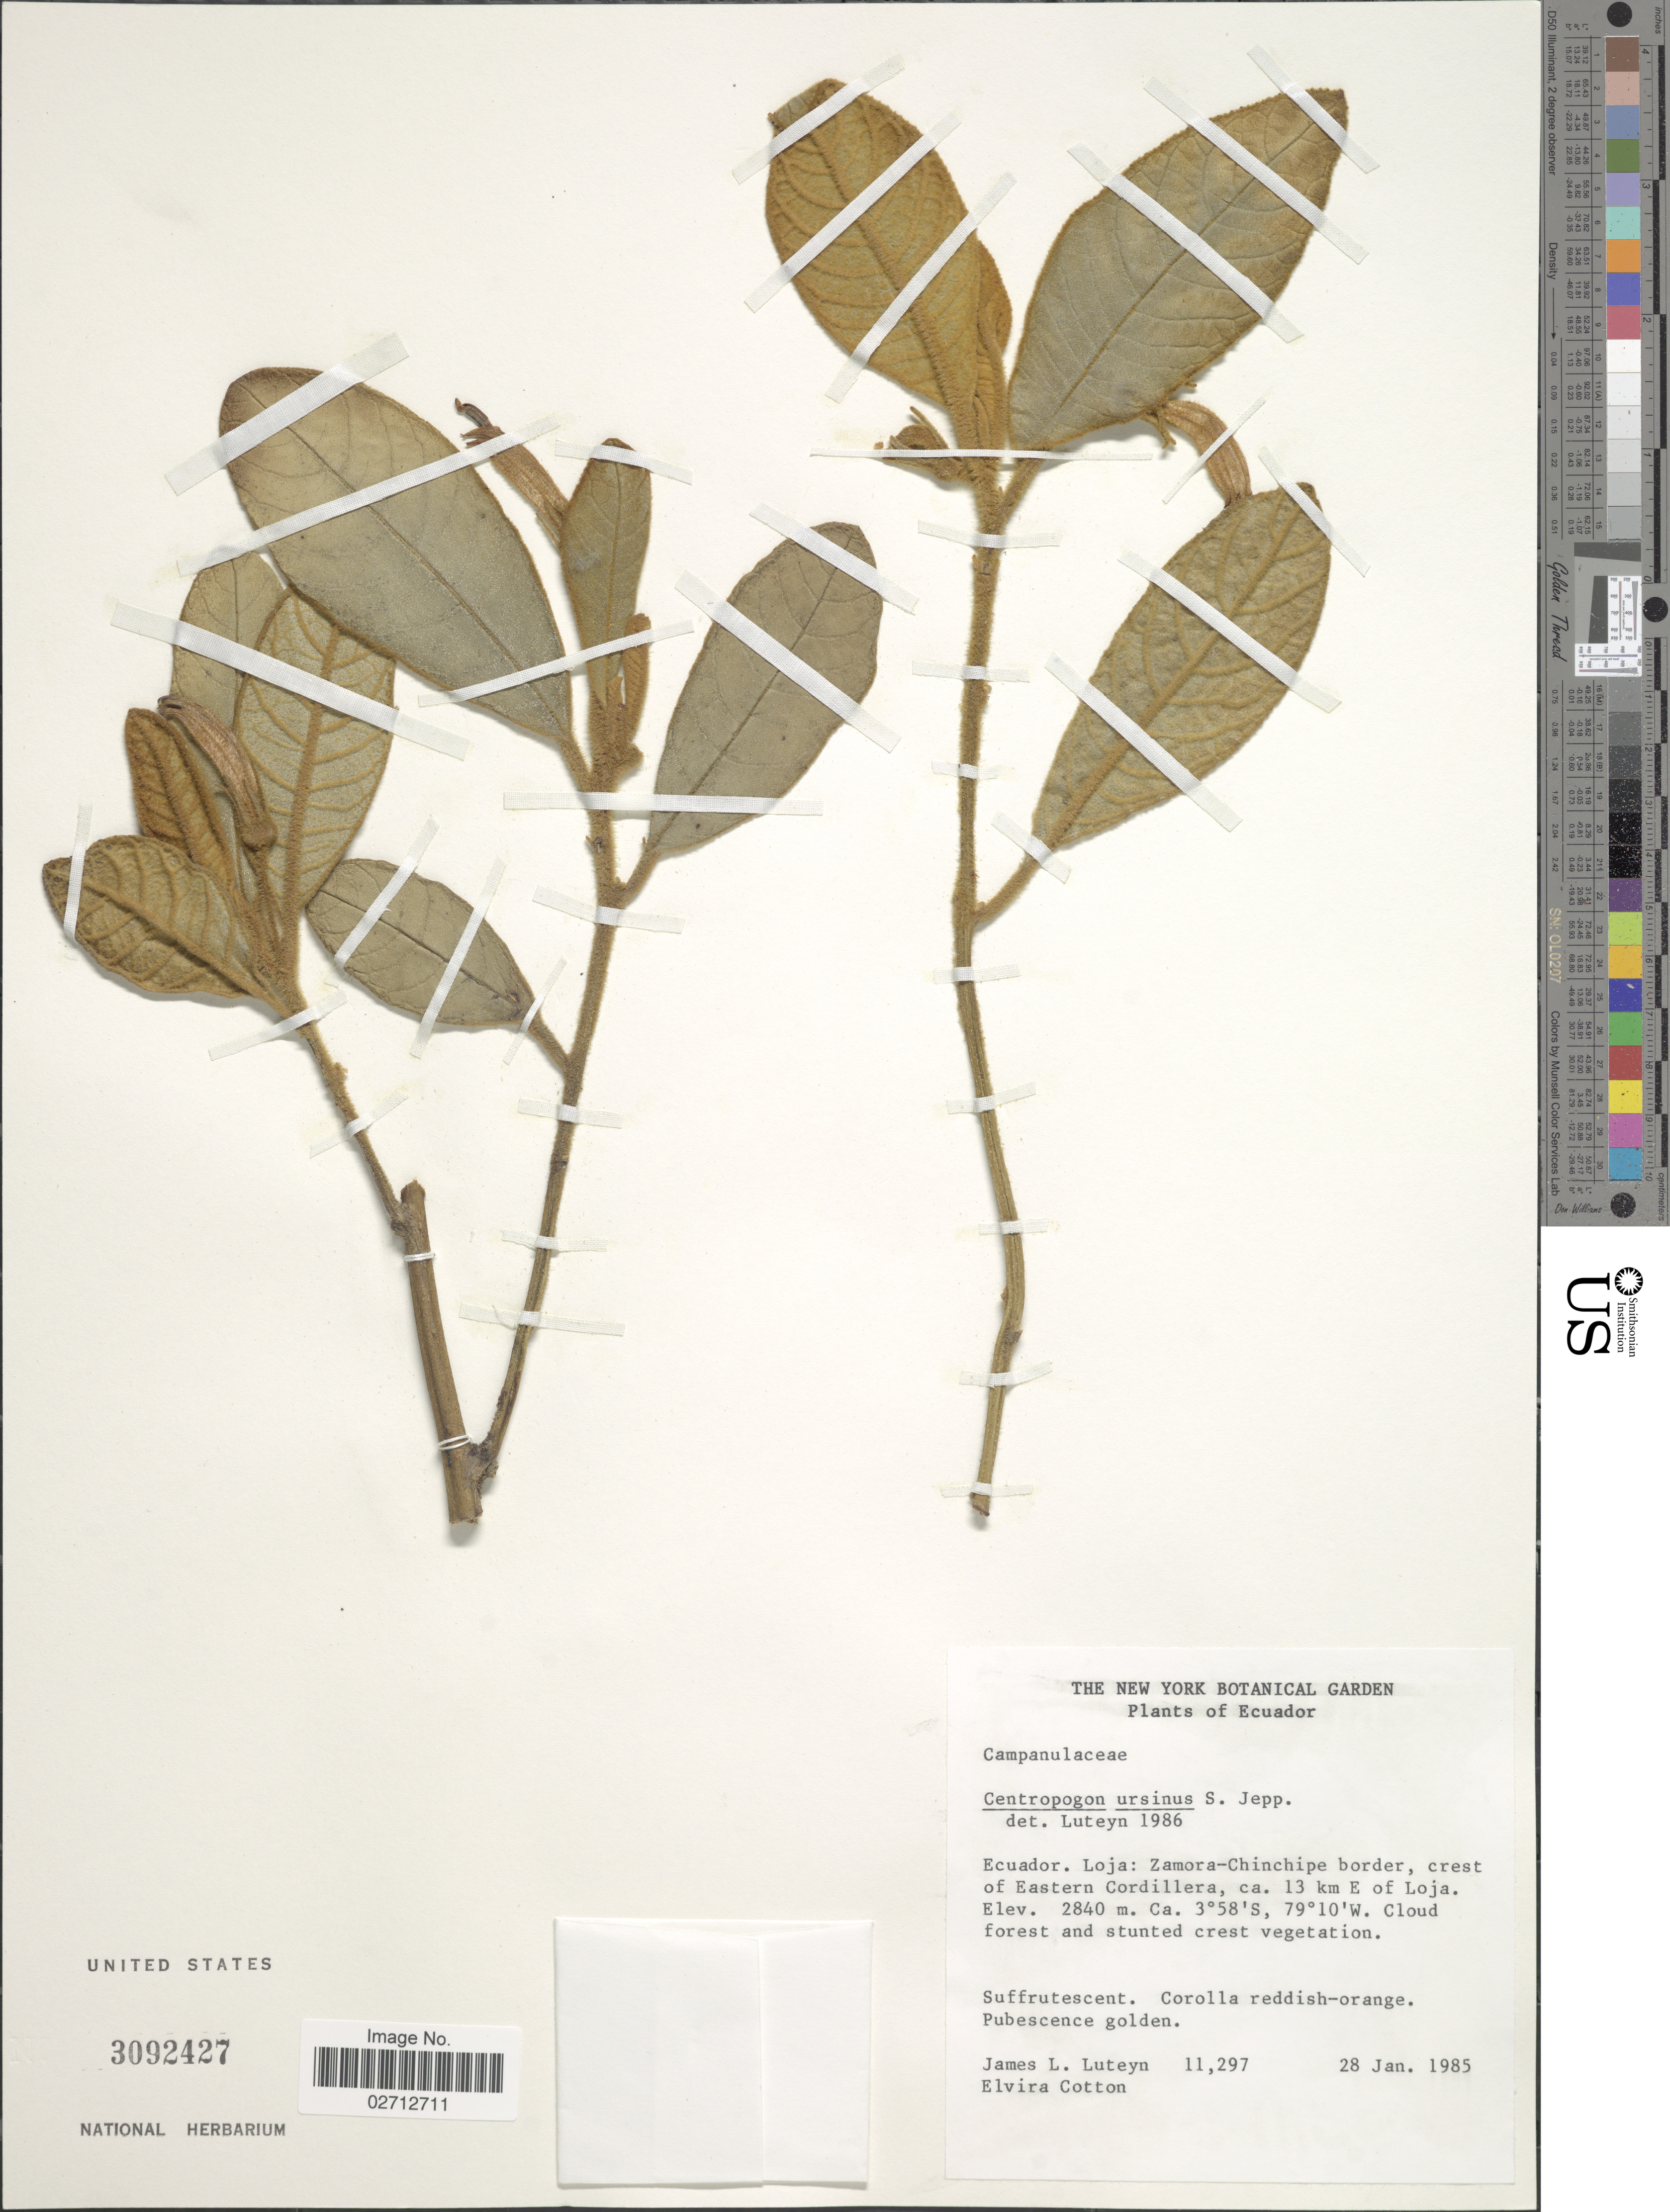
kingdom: Plantae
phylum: Tracheophyta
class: Magnoliopsida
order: Asterales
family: Campanulaceae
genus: Centropogon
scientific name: Centropogon ursinus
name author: Jeppesen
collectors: J. L. Luteyn & E. Cotton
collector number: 11297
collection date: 1985-01-28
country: Ecuador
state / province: Loja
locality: Zamora-Chinchipe border, crest of Eastern Cordillera, ca. 13 km E of Loja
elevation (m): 2840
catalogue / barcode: US 3092427